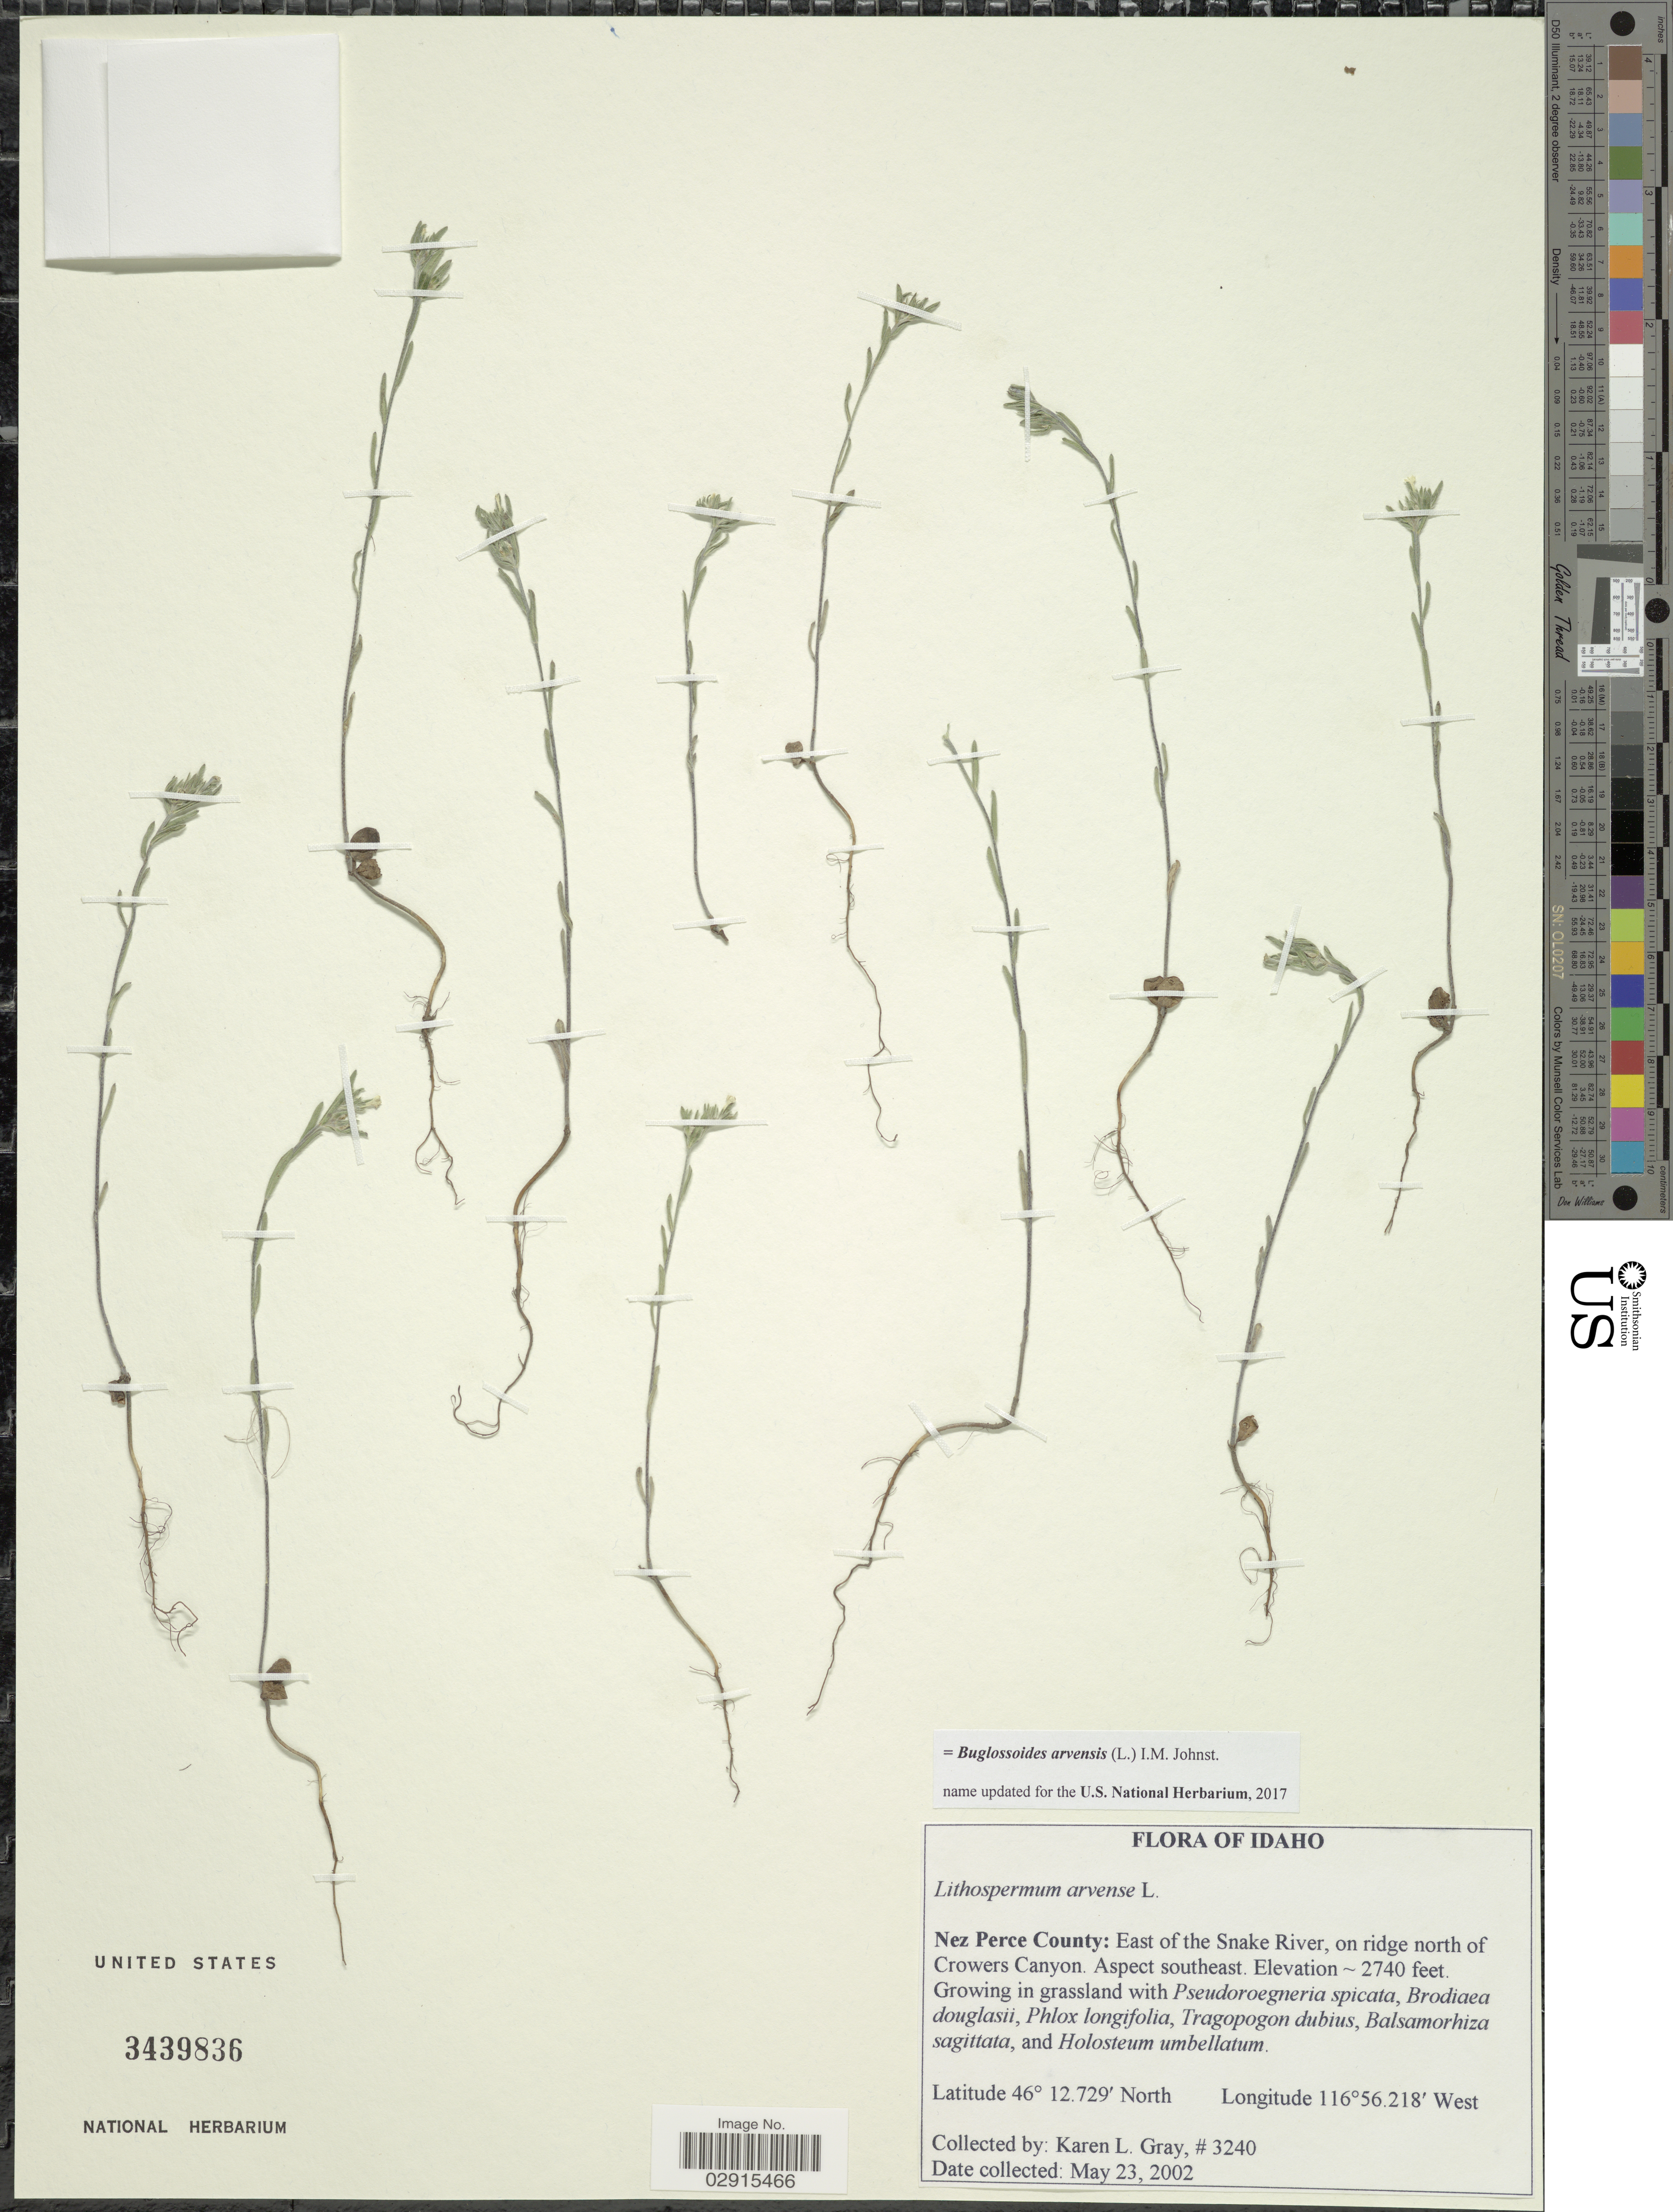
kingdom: Plantae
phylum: Tracheophyta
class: Magnoliopsida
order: Boraginales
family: Boraginaceae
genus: Buglossoides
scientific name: Buglossoides arvensis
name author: (L.) I.M. Johnst.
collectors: K. L. Gray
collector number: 3240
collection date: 2002-05-23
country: United States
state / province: Idaho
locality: Nez Perce County: East of the Snake River, on ridge north of Crowers Canyon. Aspect southeast.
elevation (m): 835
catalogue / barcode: US 3439836